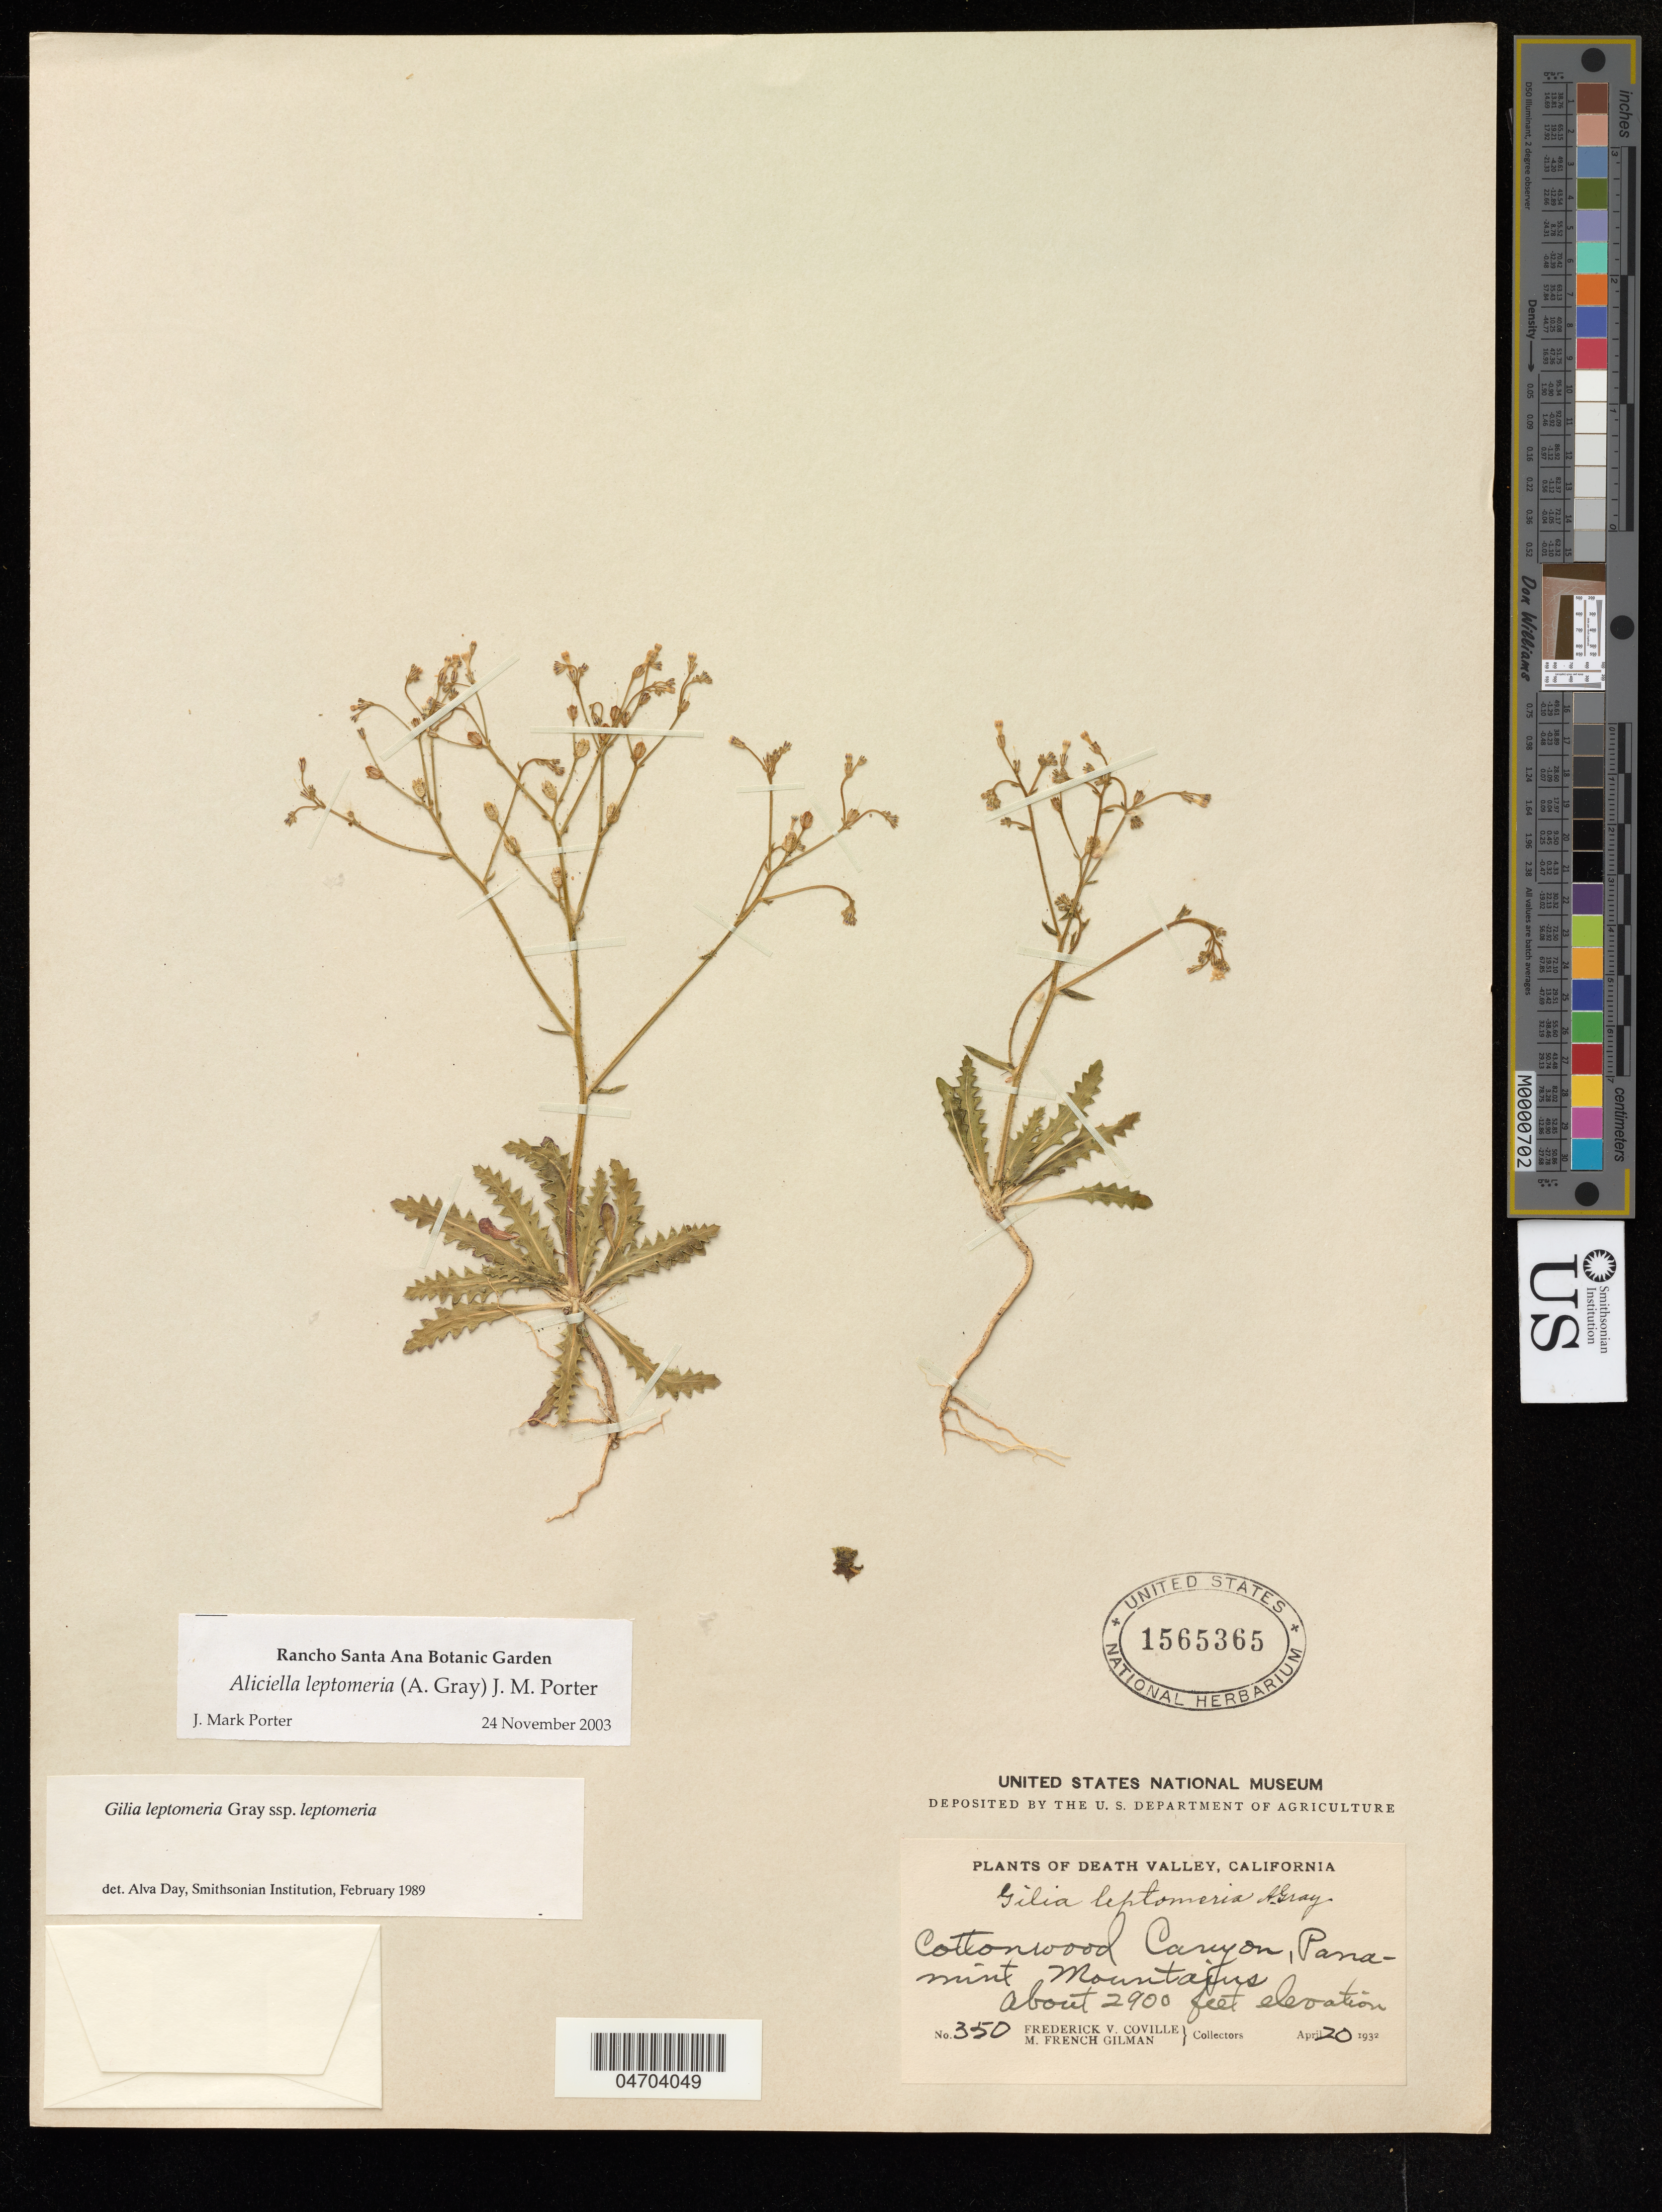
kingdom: Plantae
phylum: Tracheophyta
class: Magnoliopsida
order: Ericales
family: Polemoniaceae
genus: Aliciella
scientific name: Aliciella leptomeria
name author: (A. Gray) J.M. Porter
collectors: F. V. Coville & M. F. Gilman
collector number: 350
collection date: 1932-04-20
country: United States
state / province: California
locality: Death Valley, Cottonwood Canyon, Panamint Mountains.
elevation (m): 884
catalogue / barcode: US 1565365